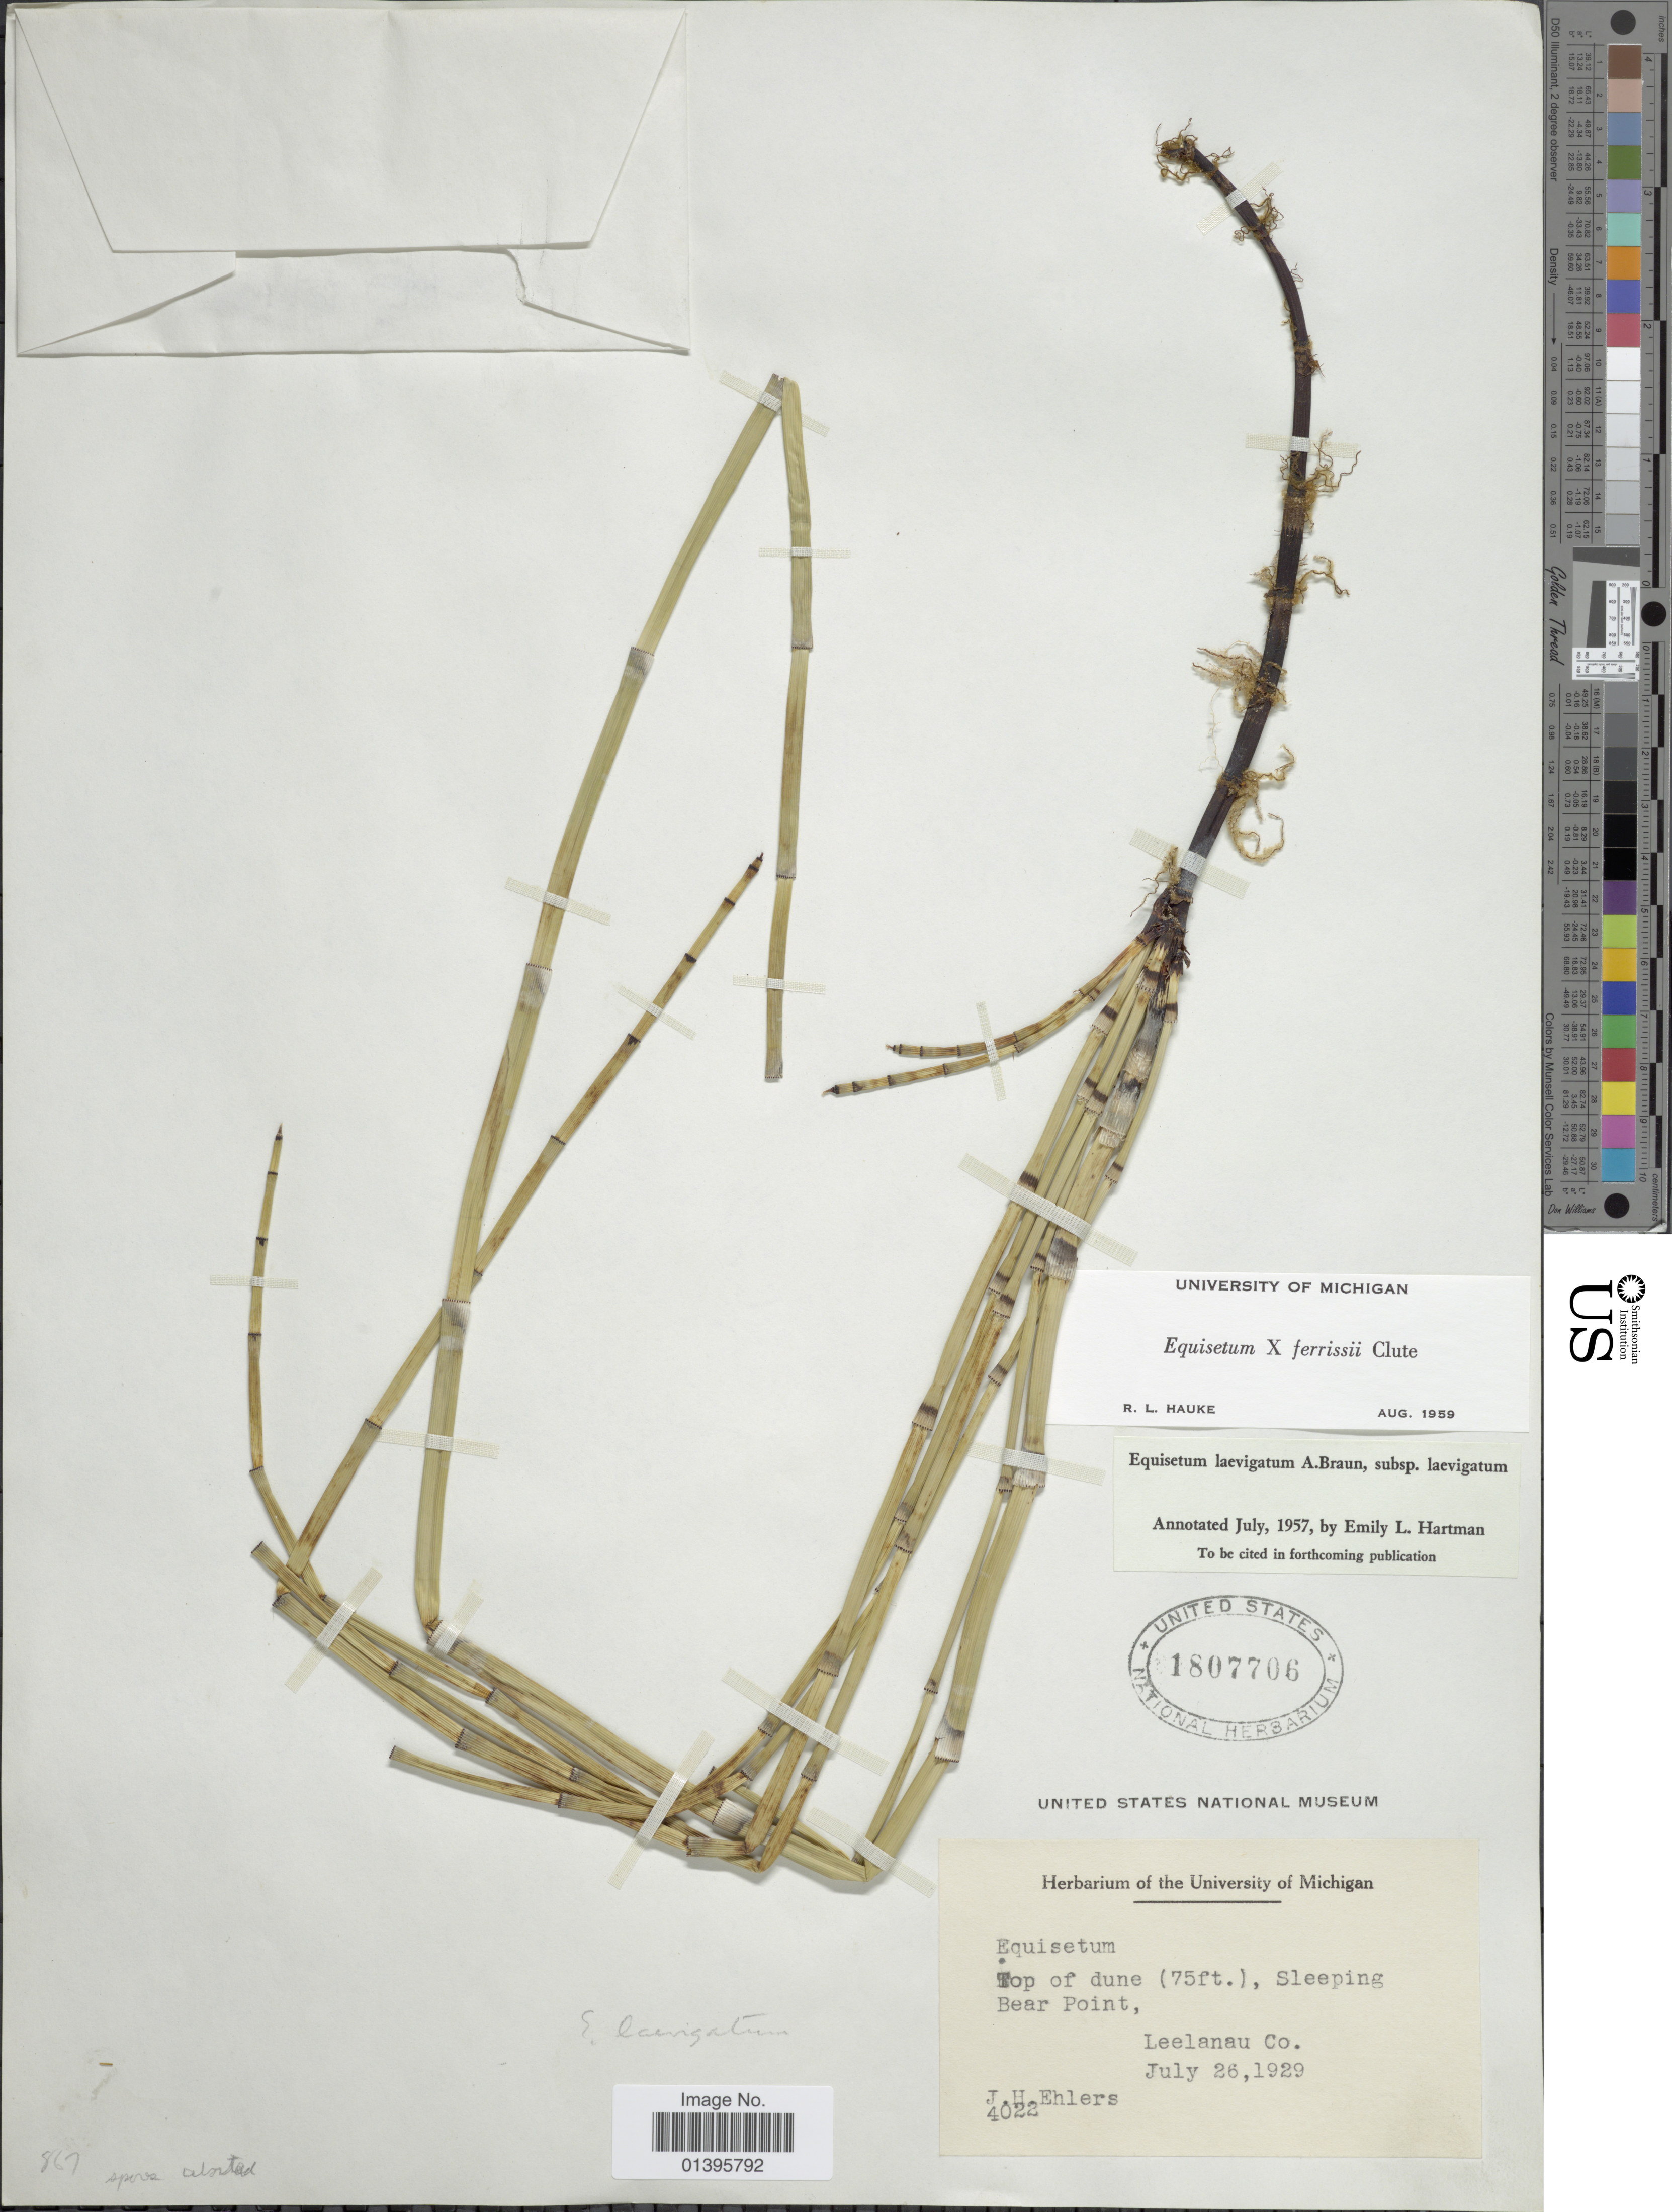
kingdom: Plantae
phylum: Tracheophyta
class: Polypodiopsida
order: Equisetales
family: Equisetaceae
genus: Equisetum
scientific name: Equisetum x ferrissii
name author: Clute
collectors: J. H. Ehlers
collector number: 4022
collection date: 1929-07-26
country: United States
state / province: Michigan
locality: Top of dune, Sleeping Bear Point, Leelanau Co.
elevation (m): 23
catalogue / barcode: US 1807706